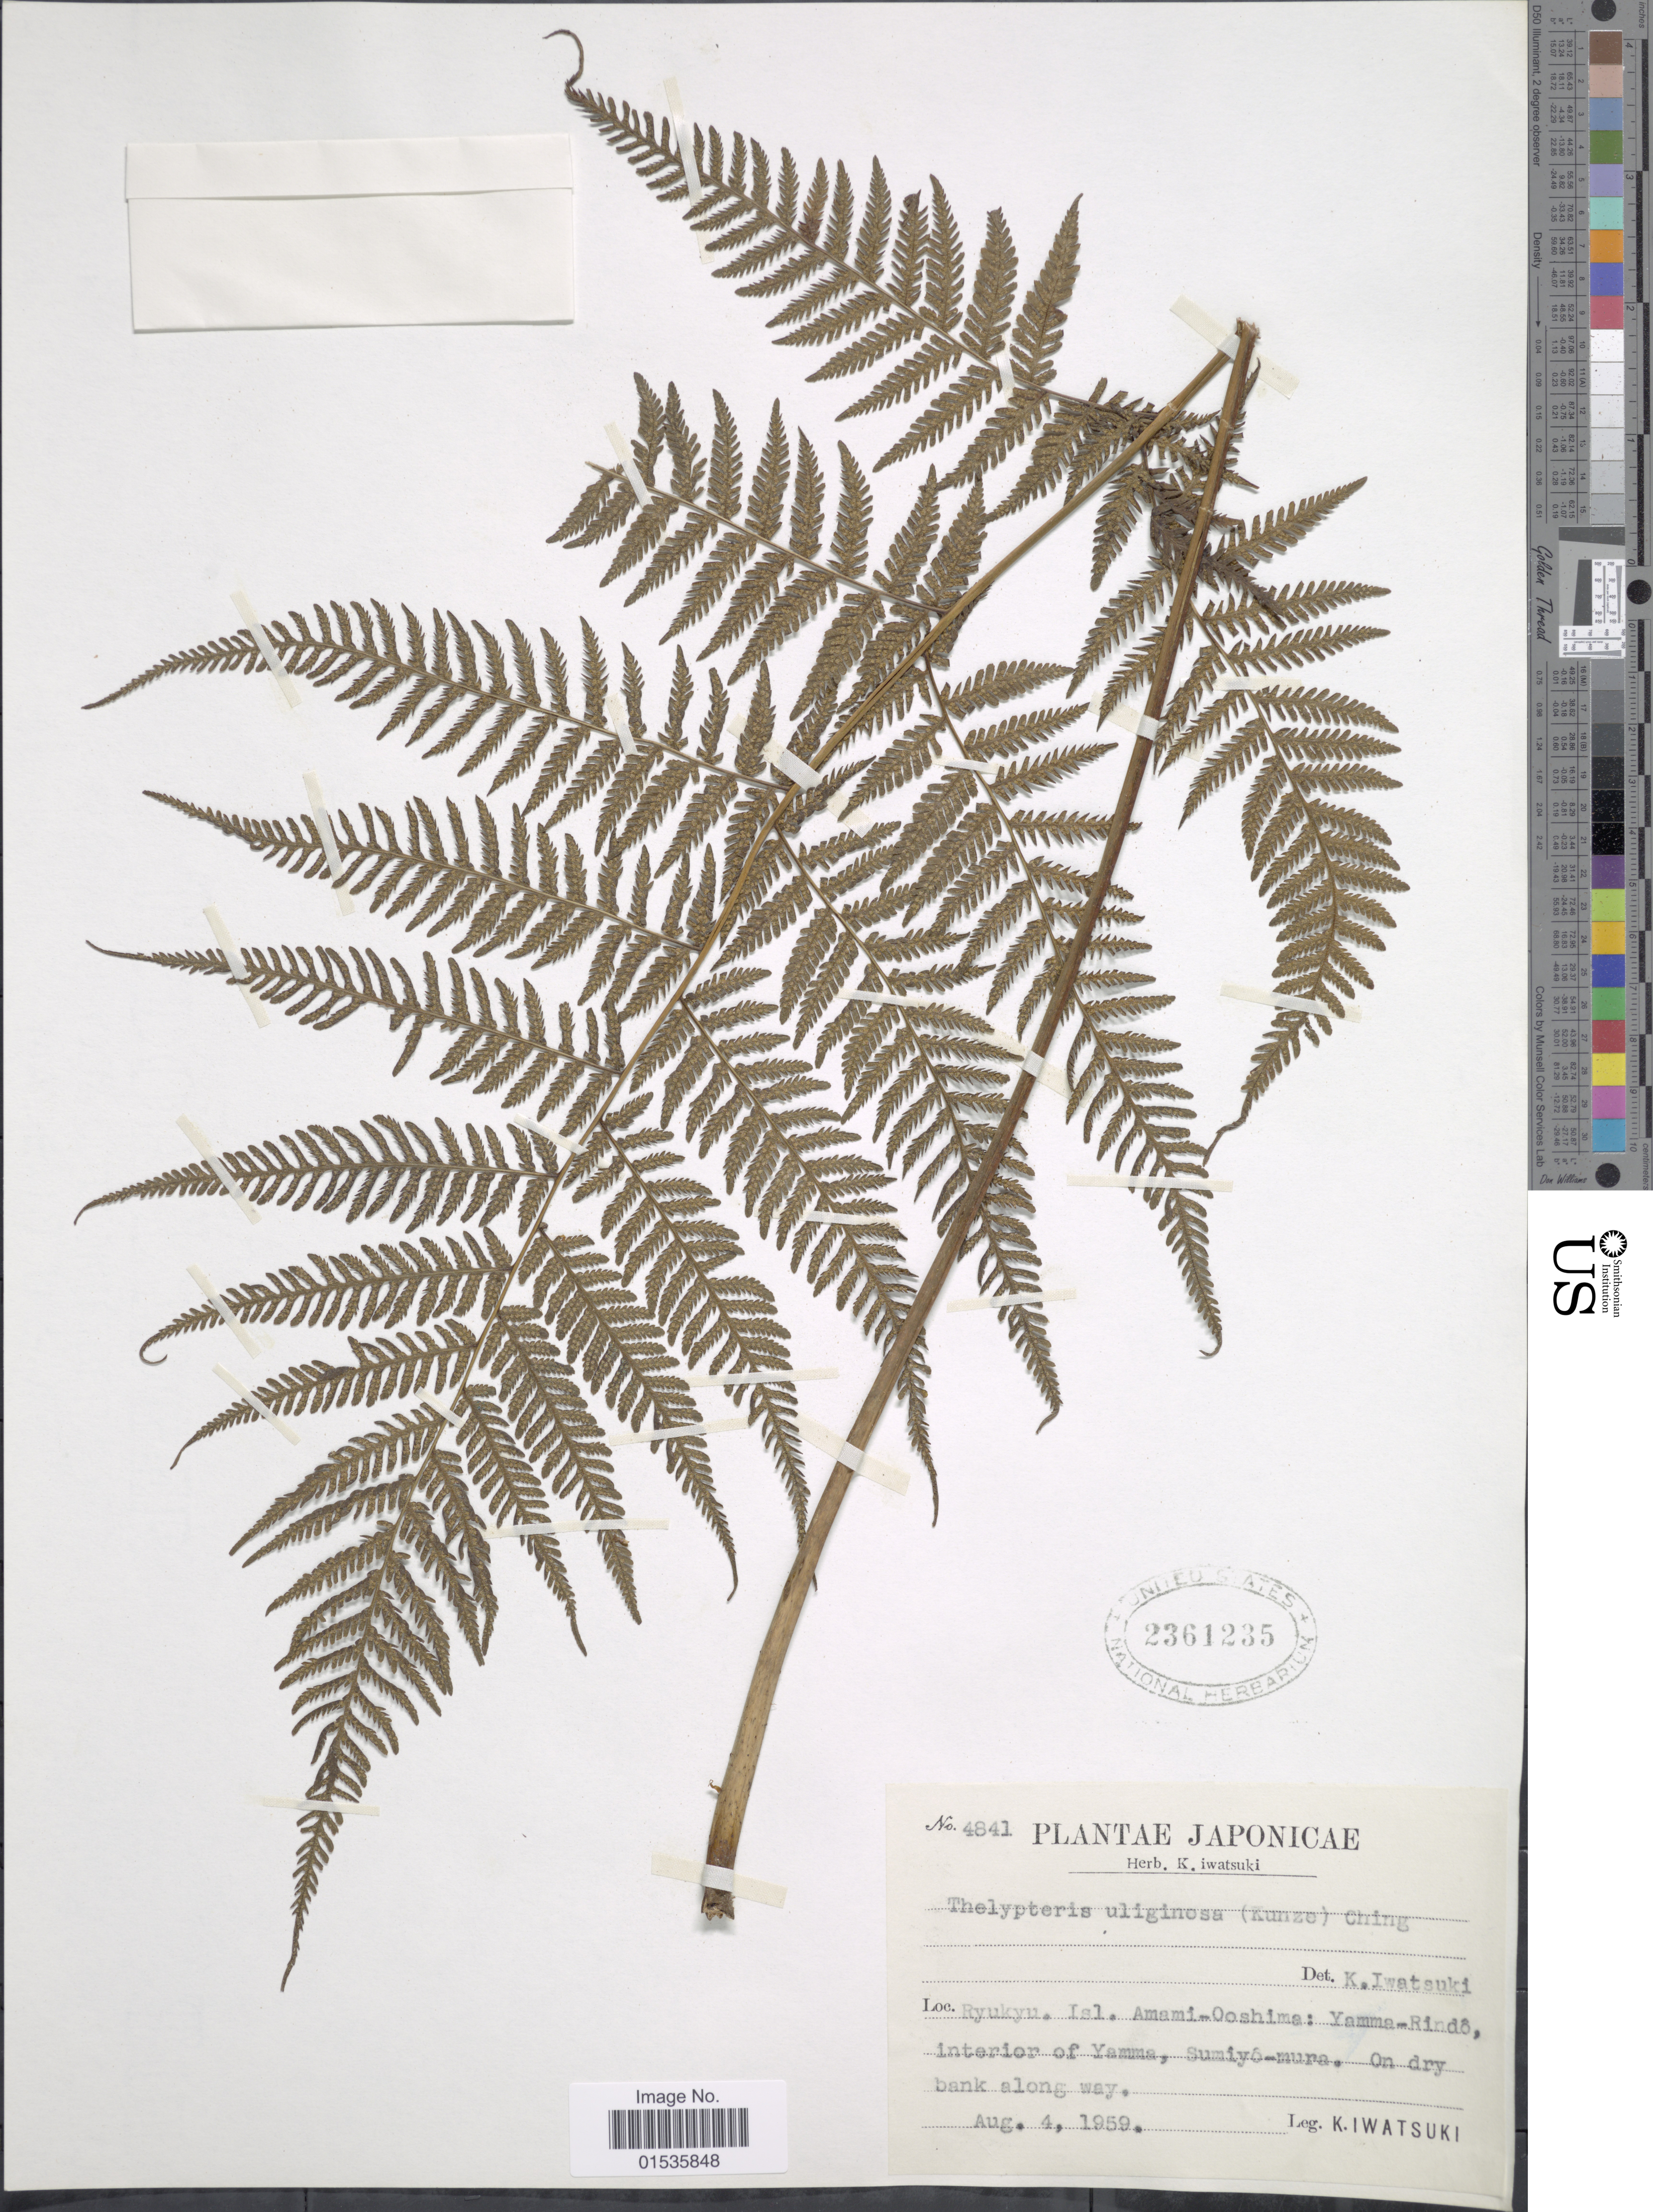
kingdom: Plantae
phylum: Tracheophyta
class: Polypodiopsida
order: Polypodiales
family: Thelypteridaceae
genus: Macrothelypteris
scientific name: Macrothelypteris torresiana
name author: (Gaudich.) Ching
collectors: K. Iwatsuki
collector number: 4841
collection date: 1959-08-04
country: Japan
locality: Japonicae, Ryukyu. Isl. Amami-Ooshima: Yama-Rindo, interior of Yamma, Sumiyo-mura.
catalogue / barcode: US 2361235